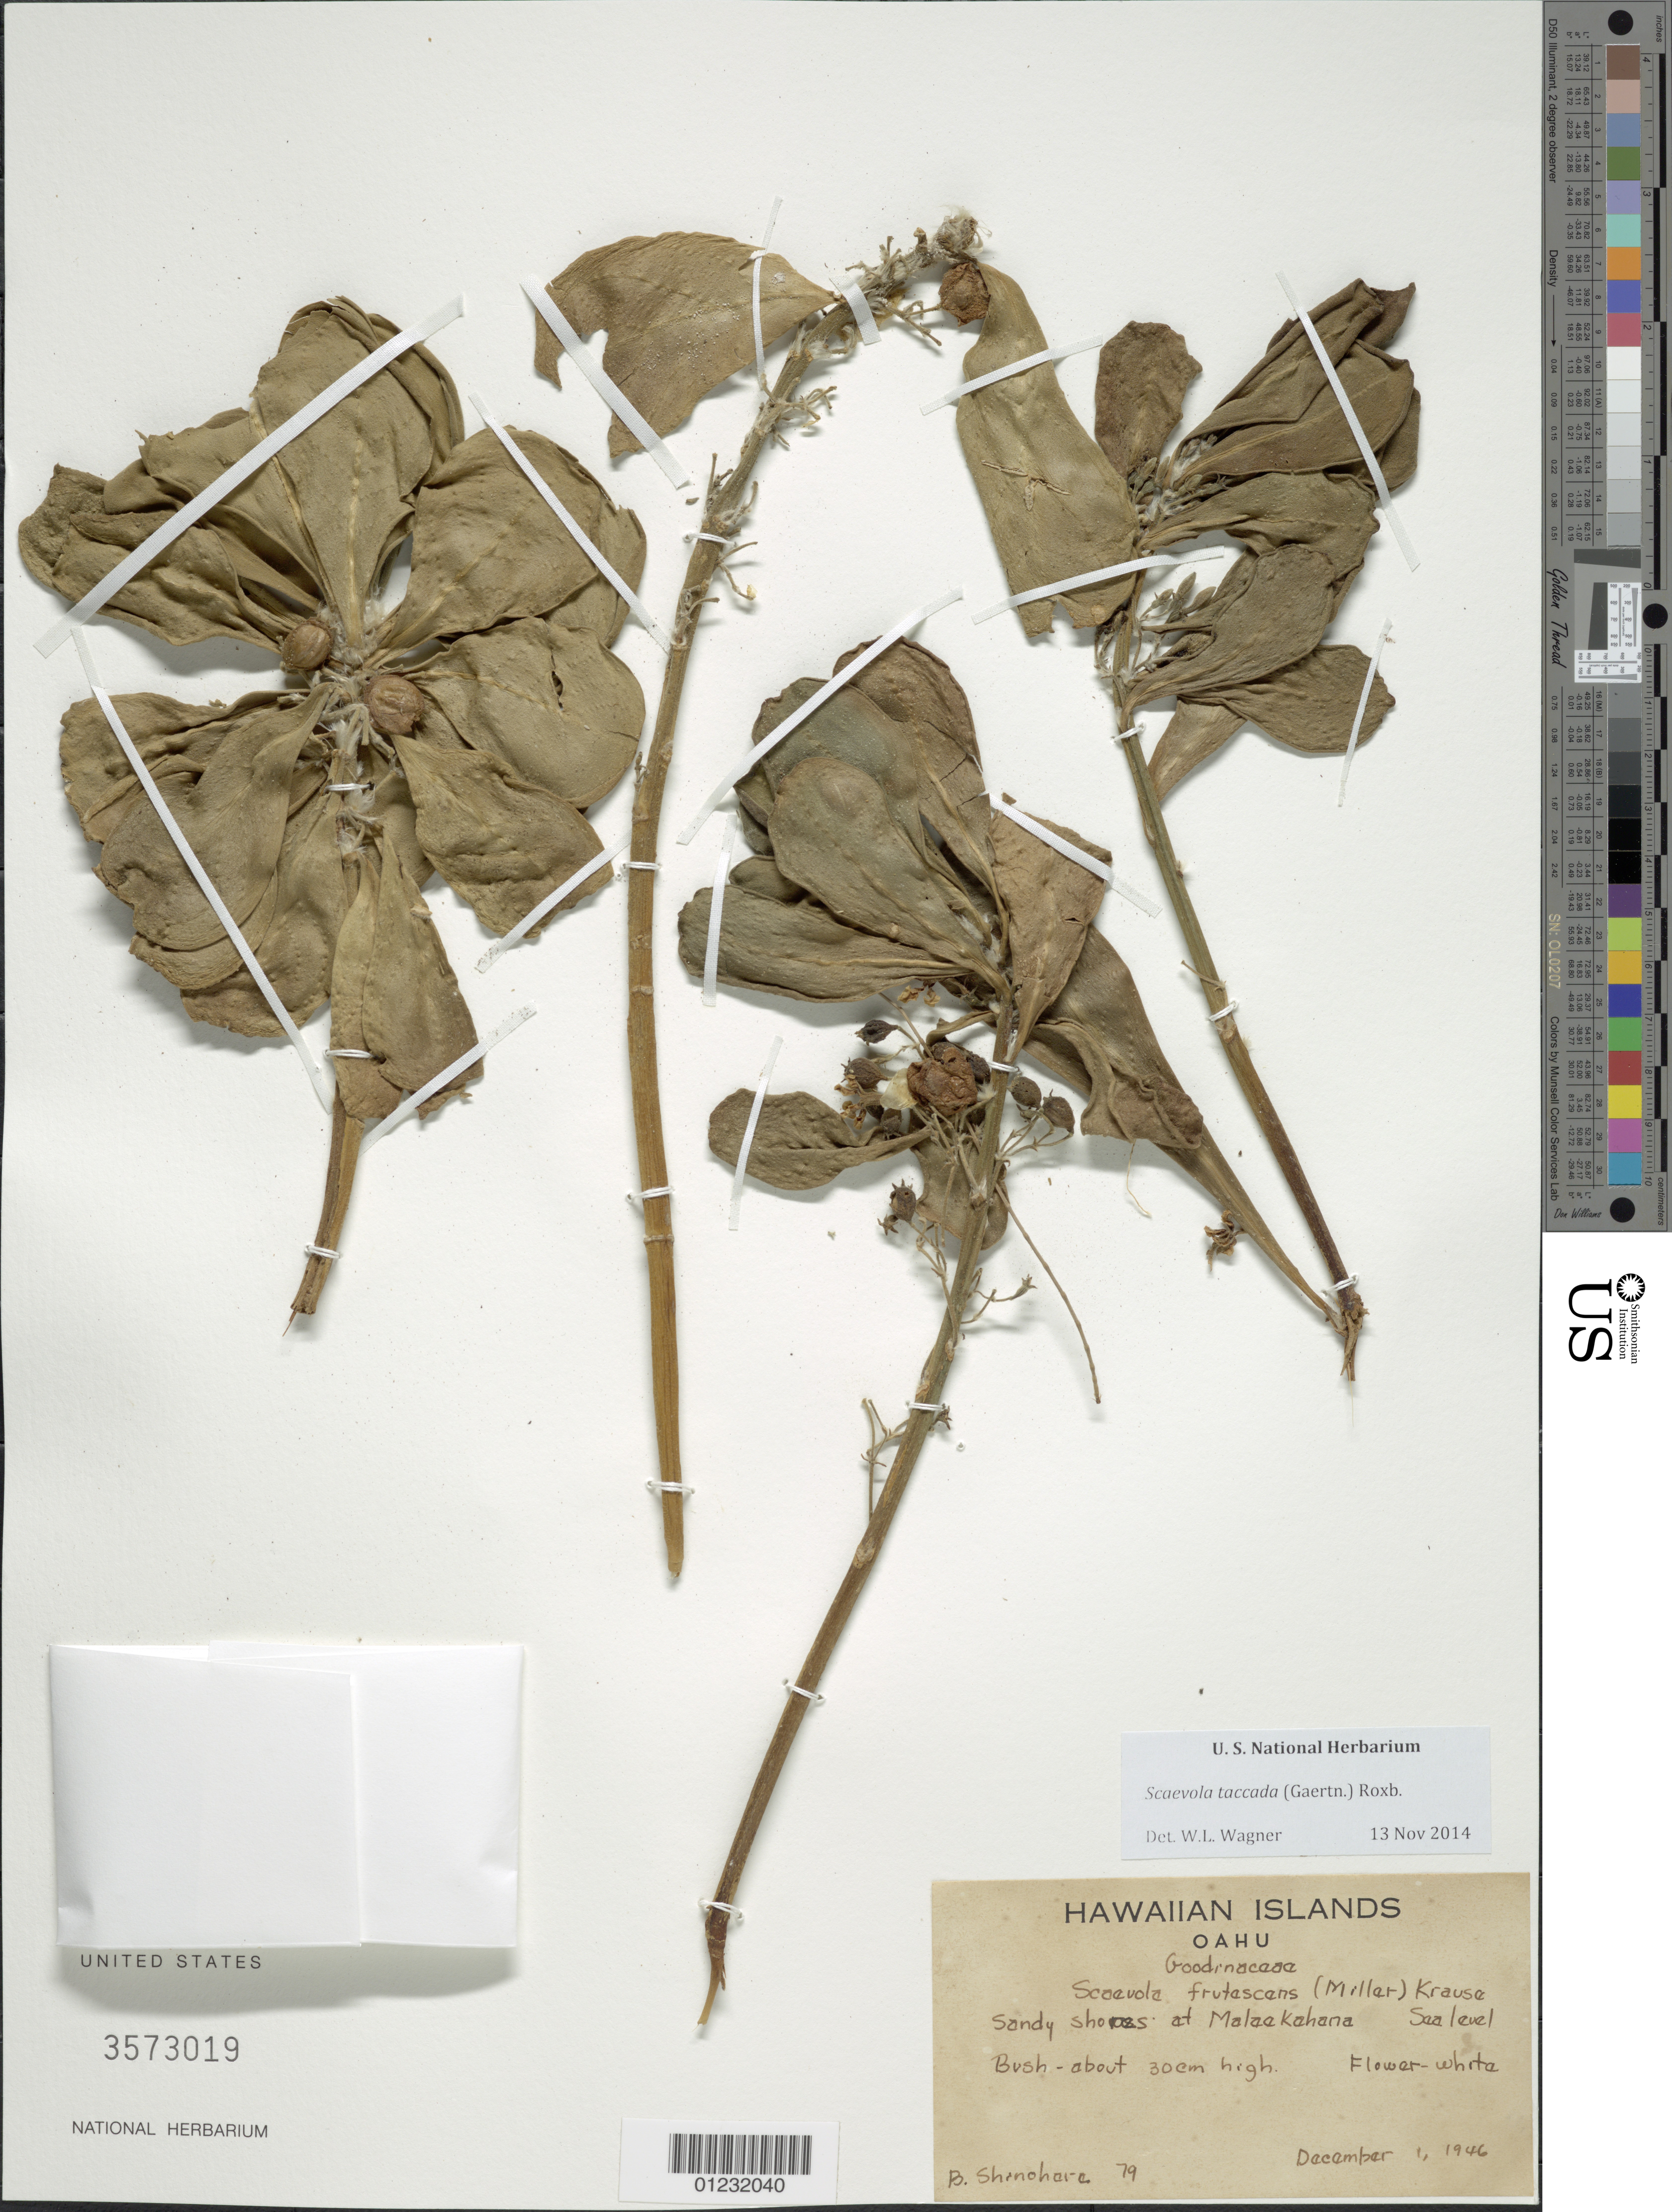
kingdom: Plantae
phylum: Tracheophyta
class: Magnoliopsida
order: Asterales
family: Goodeniaceae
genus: Scaevola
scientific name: Scaevola taccada var. taccada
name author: (Gaertn.) Roxb.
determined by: Wagner, W. L., (BOT), Smithsonian Institution - National Museum of Natural History (UNITED STATES)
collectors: B. Shinohora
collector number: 79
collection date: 1946-12-01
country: United States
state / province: Hawaii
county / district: Honolulu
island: Oahu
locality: Malaekahana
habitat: Sandy shores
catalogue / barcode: US 3573019